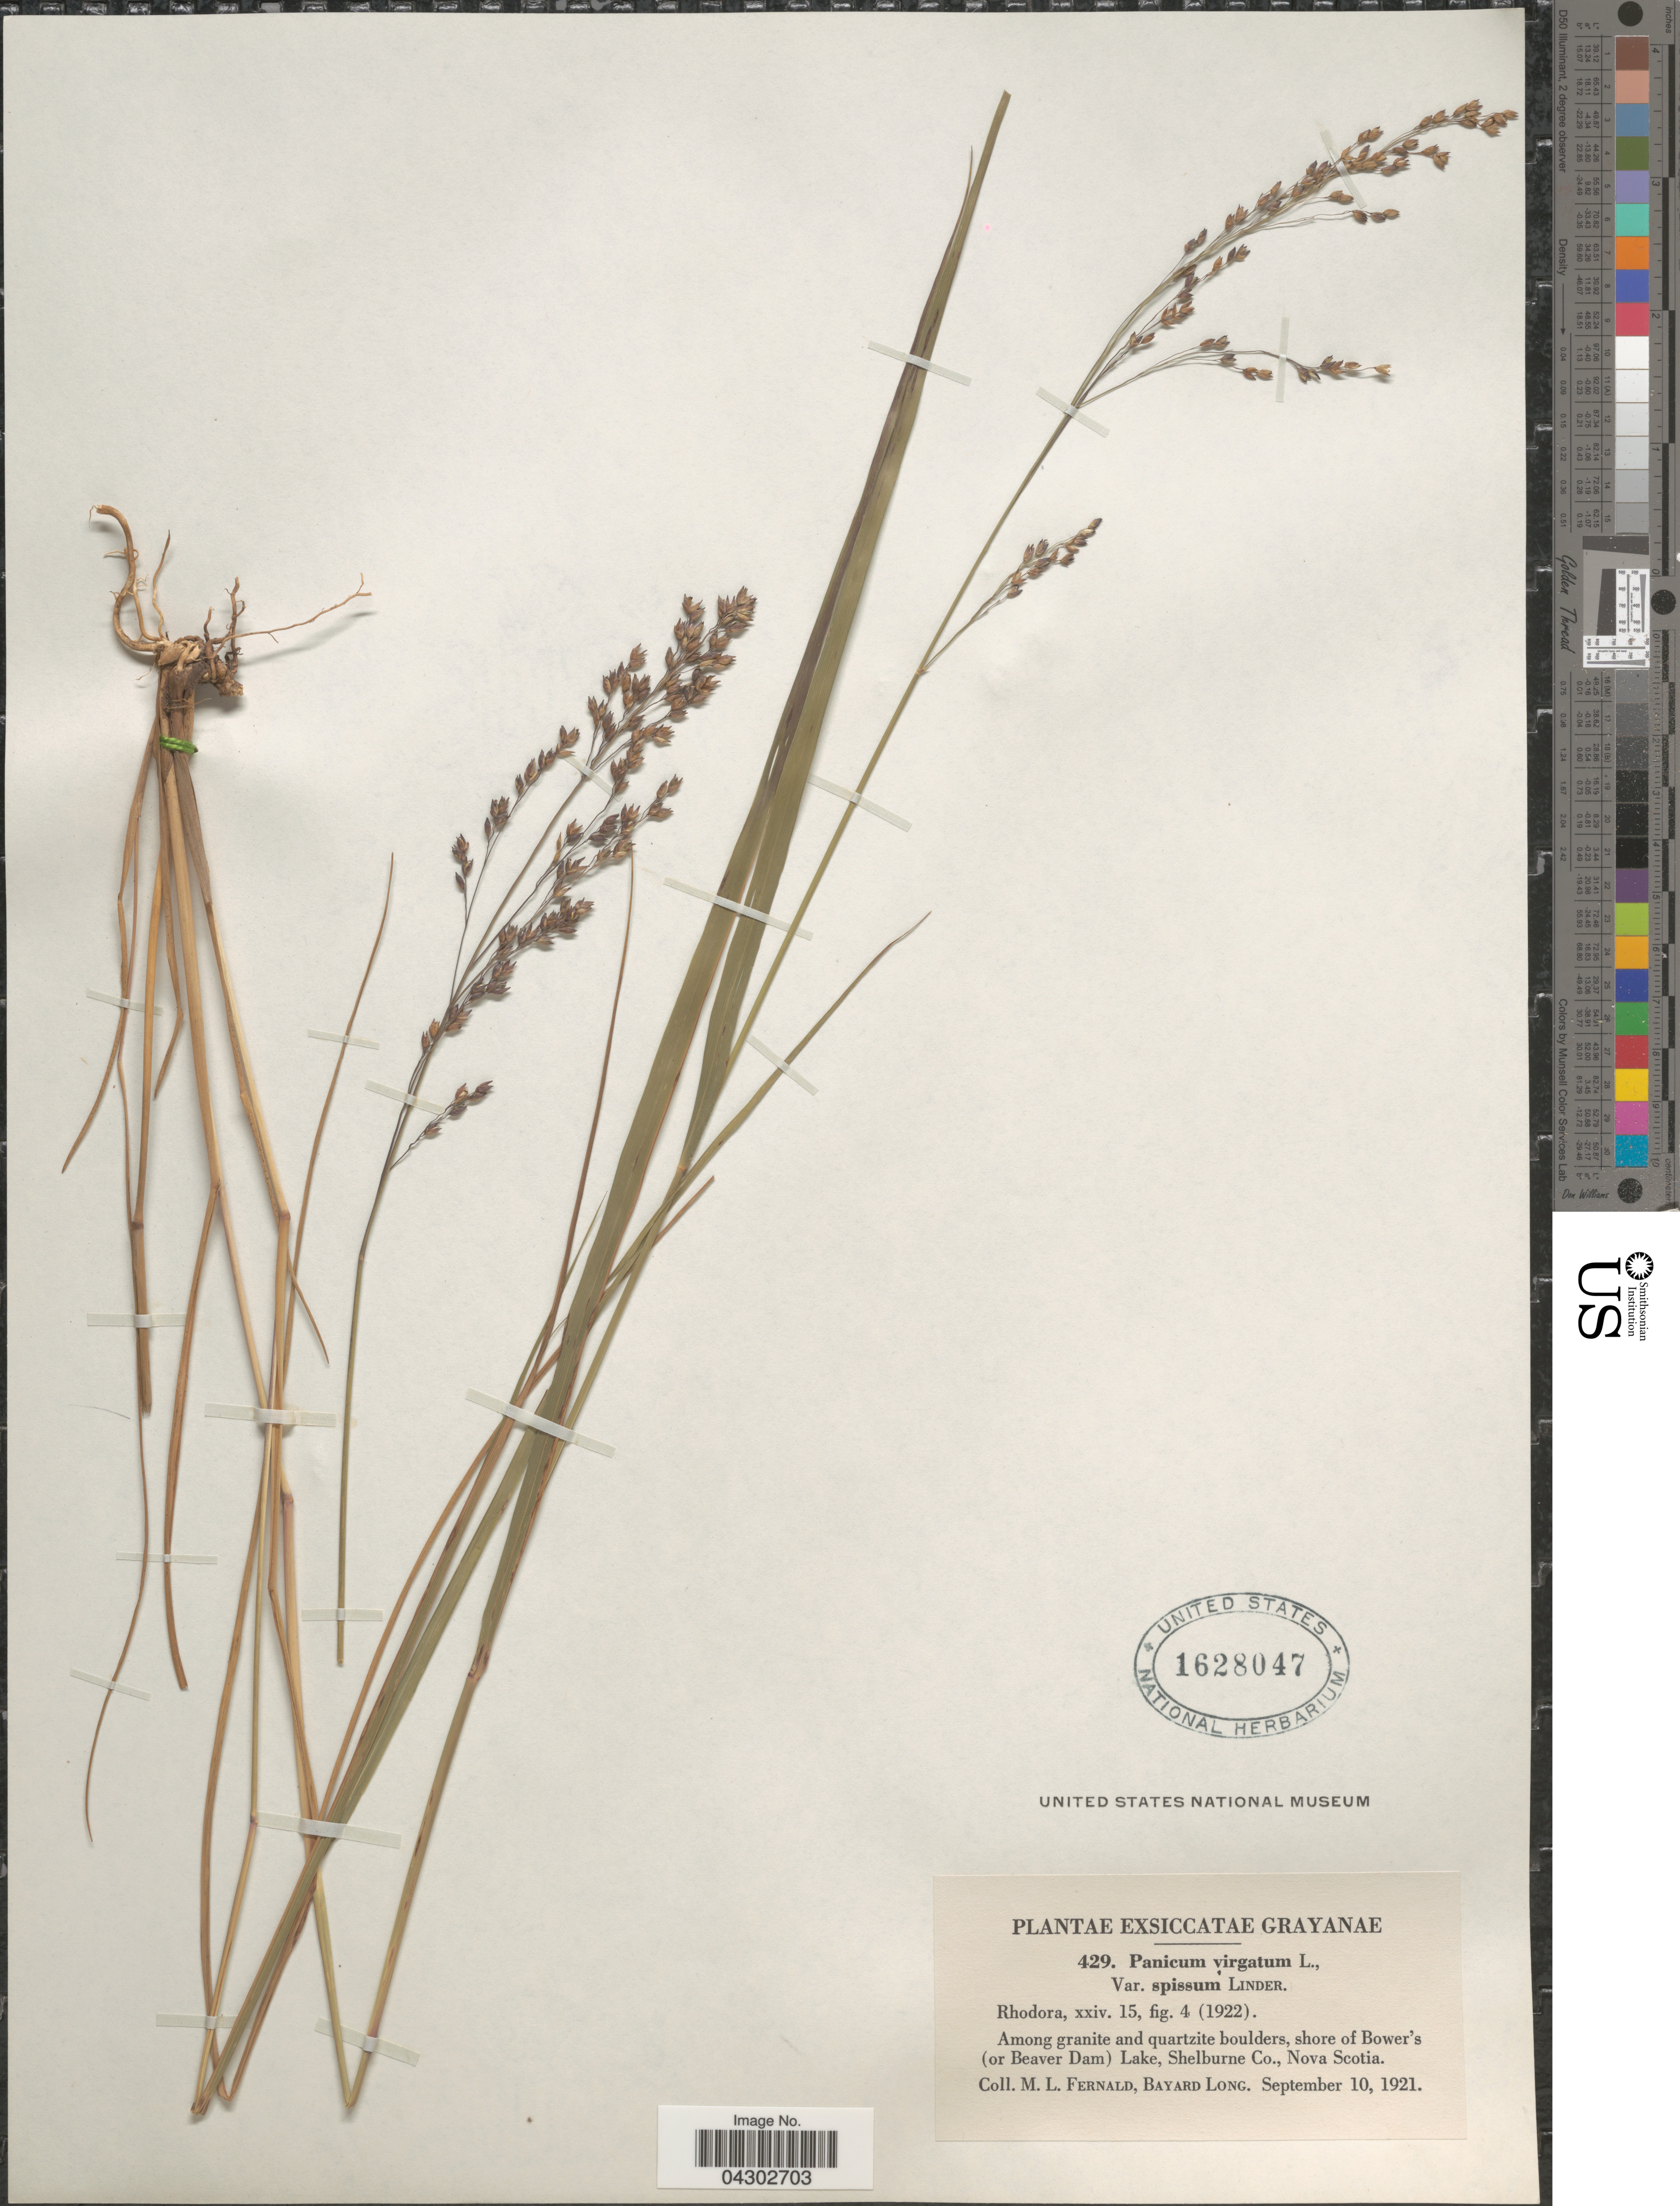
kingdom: Plantae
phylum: Tracheophyta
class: Liliopsida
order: Poales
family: Poaceae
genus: Panicum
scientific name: Panicum virgatum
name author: L.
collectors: M. L. Fernald & B. Long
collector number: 429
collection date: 1921-09-10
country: Canada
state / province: Nova Scotia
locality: Among granite and quartzite boulders, shore of Bower's (or Beaver Dam) Lake, Shelburne Co.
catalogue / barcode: US 1628047